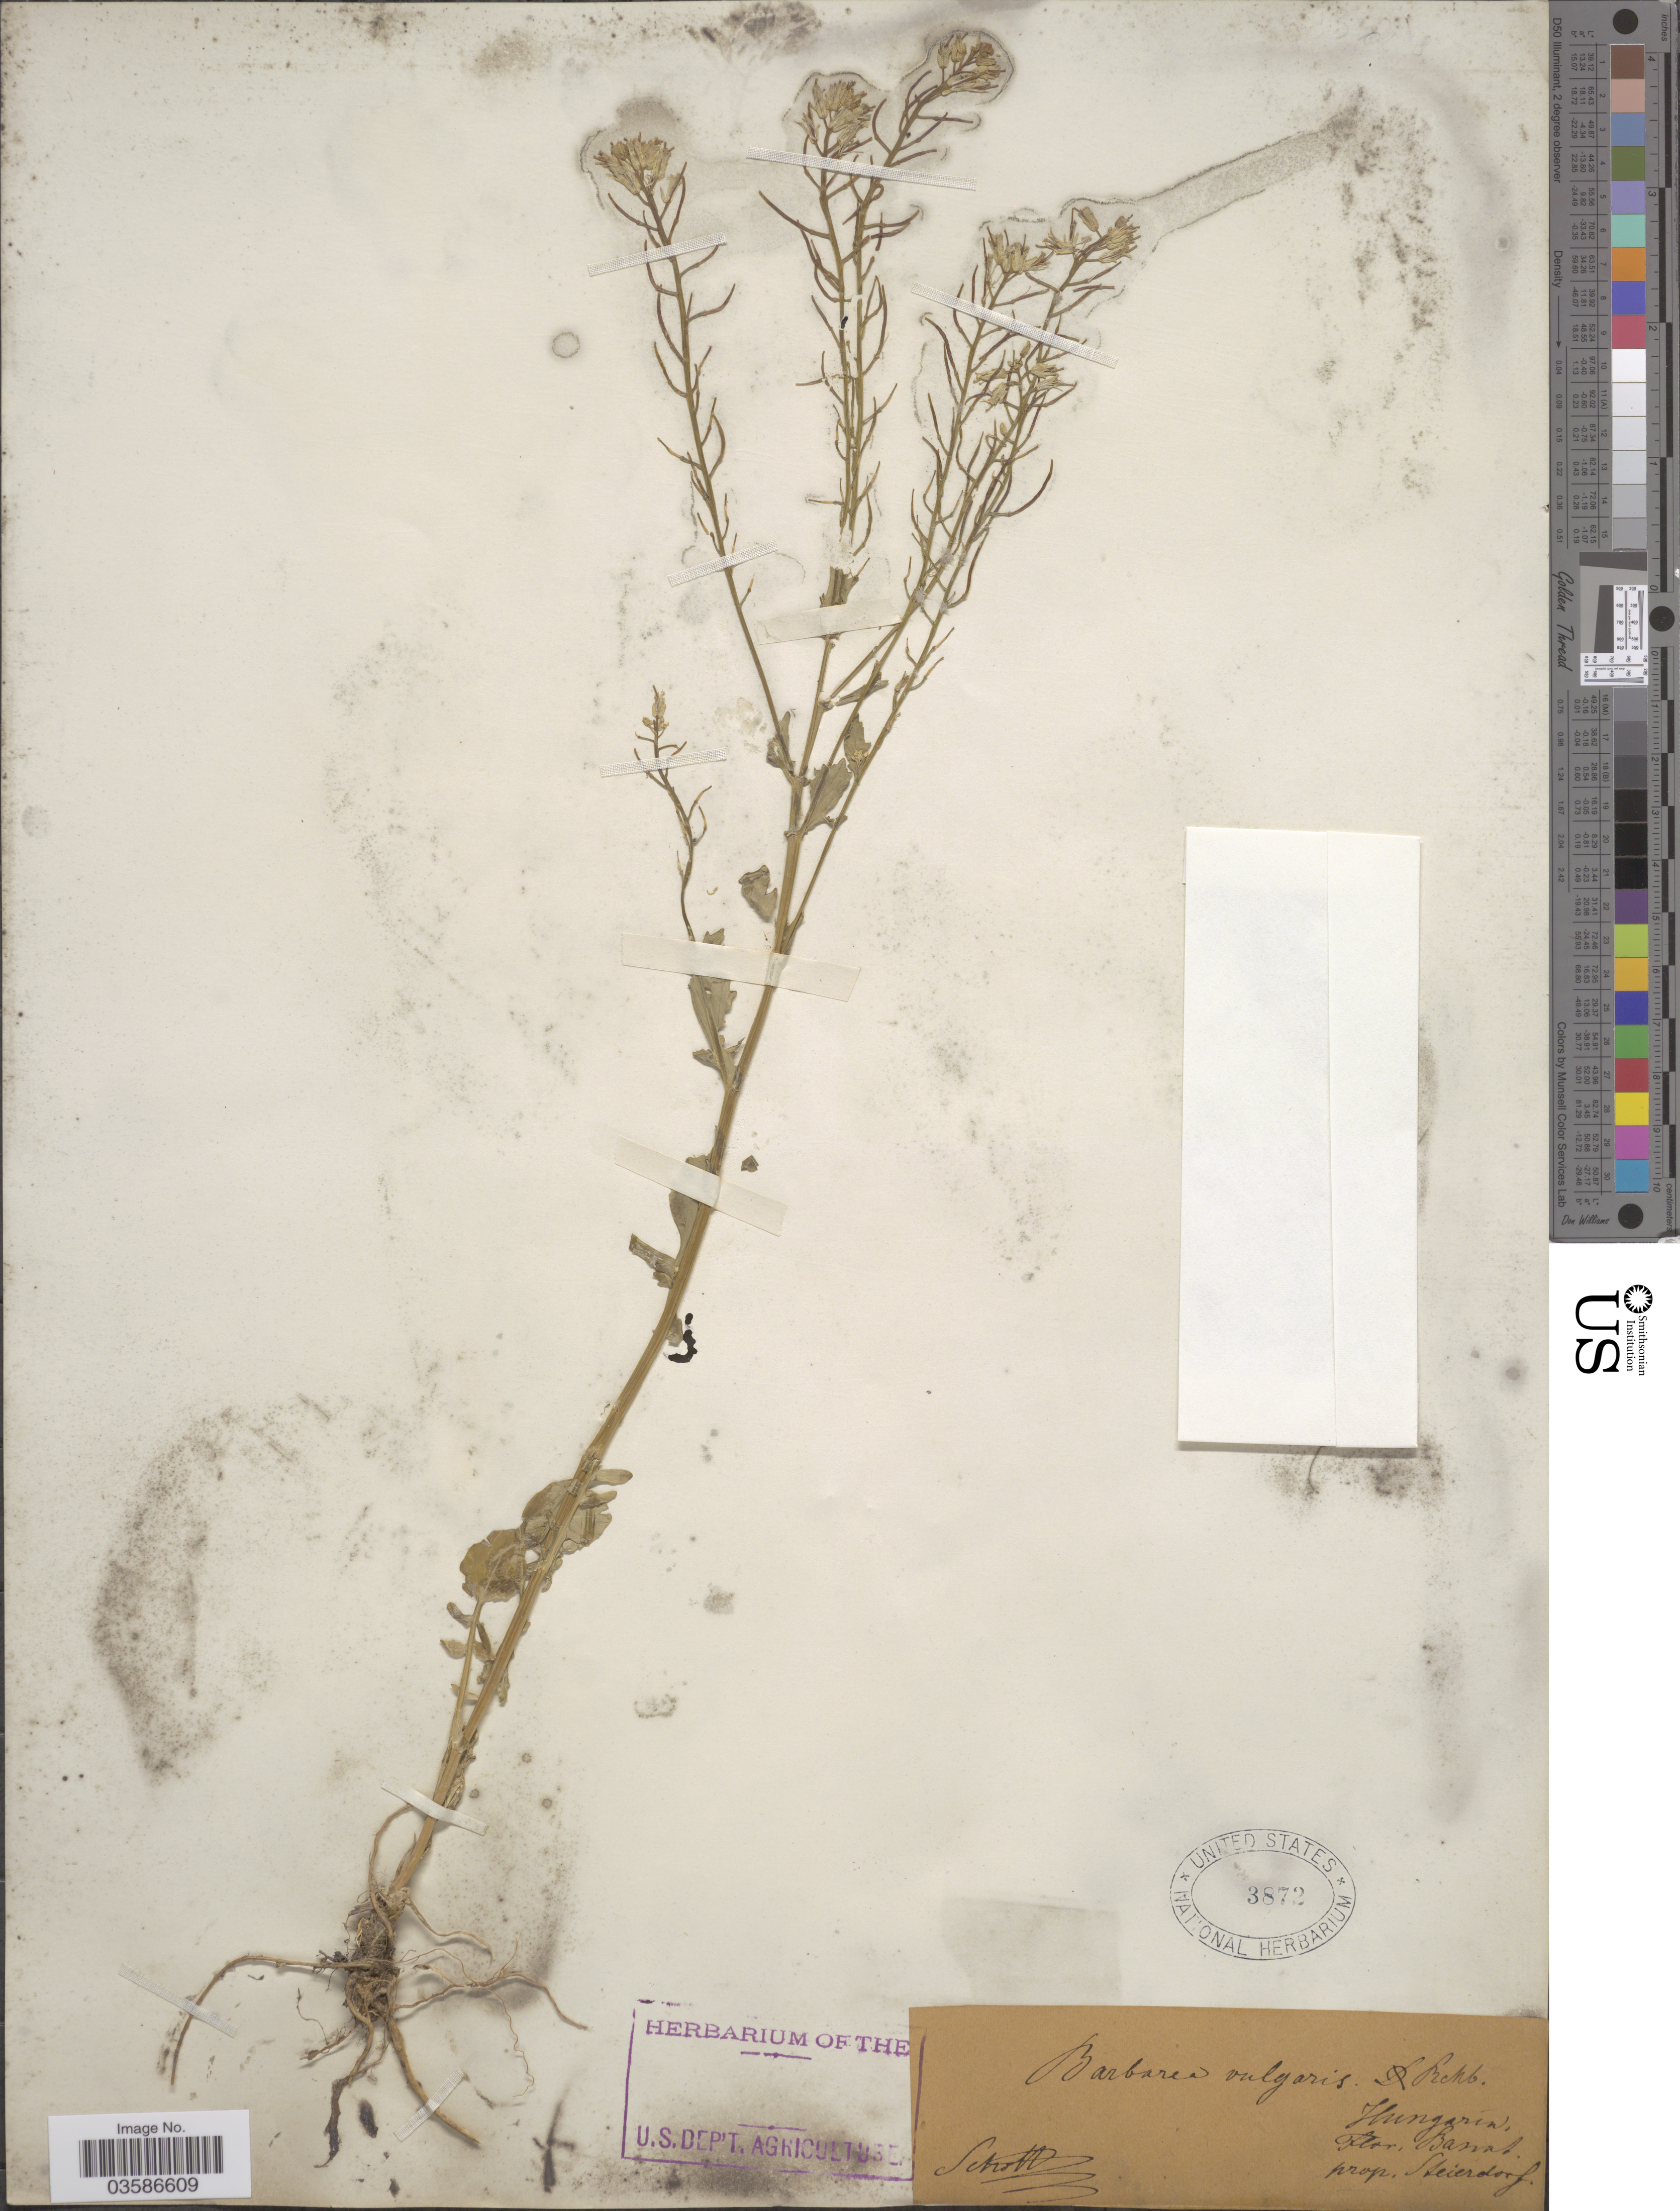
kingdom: Plantae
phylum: Tracheophyta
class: Magnoliopsida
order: Brassicales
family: Brassicaceae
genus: Barbarea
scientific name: Barbarea vulgaris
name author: W.T. Aiton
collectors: Schott, --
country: Hungary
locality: Banat. prop. Steierdorf.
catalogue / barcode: US 3872